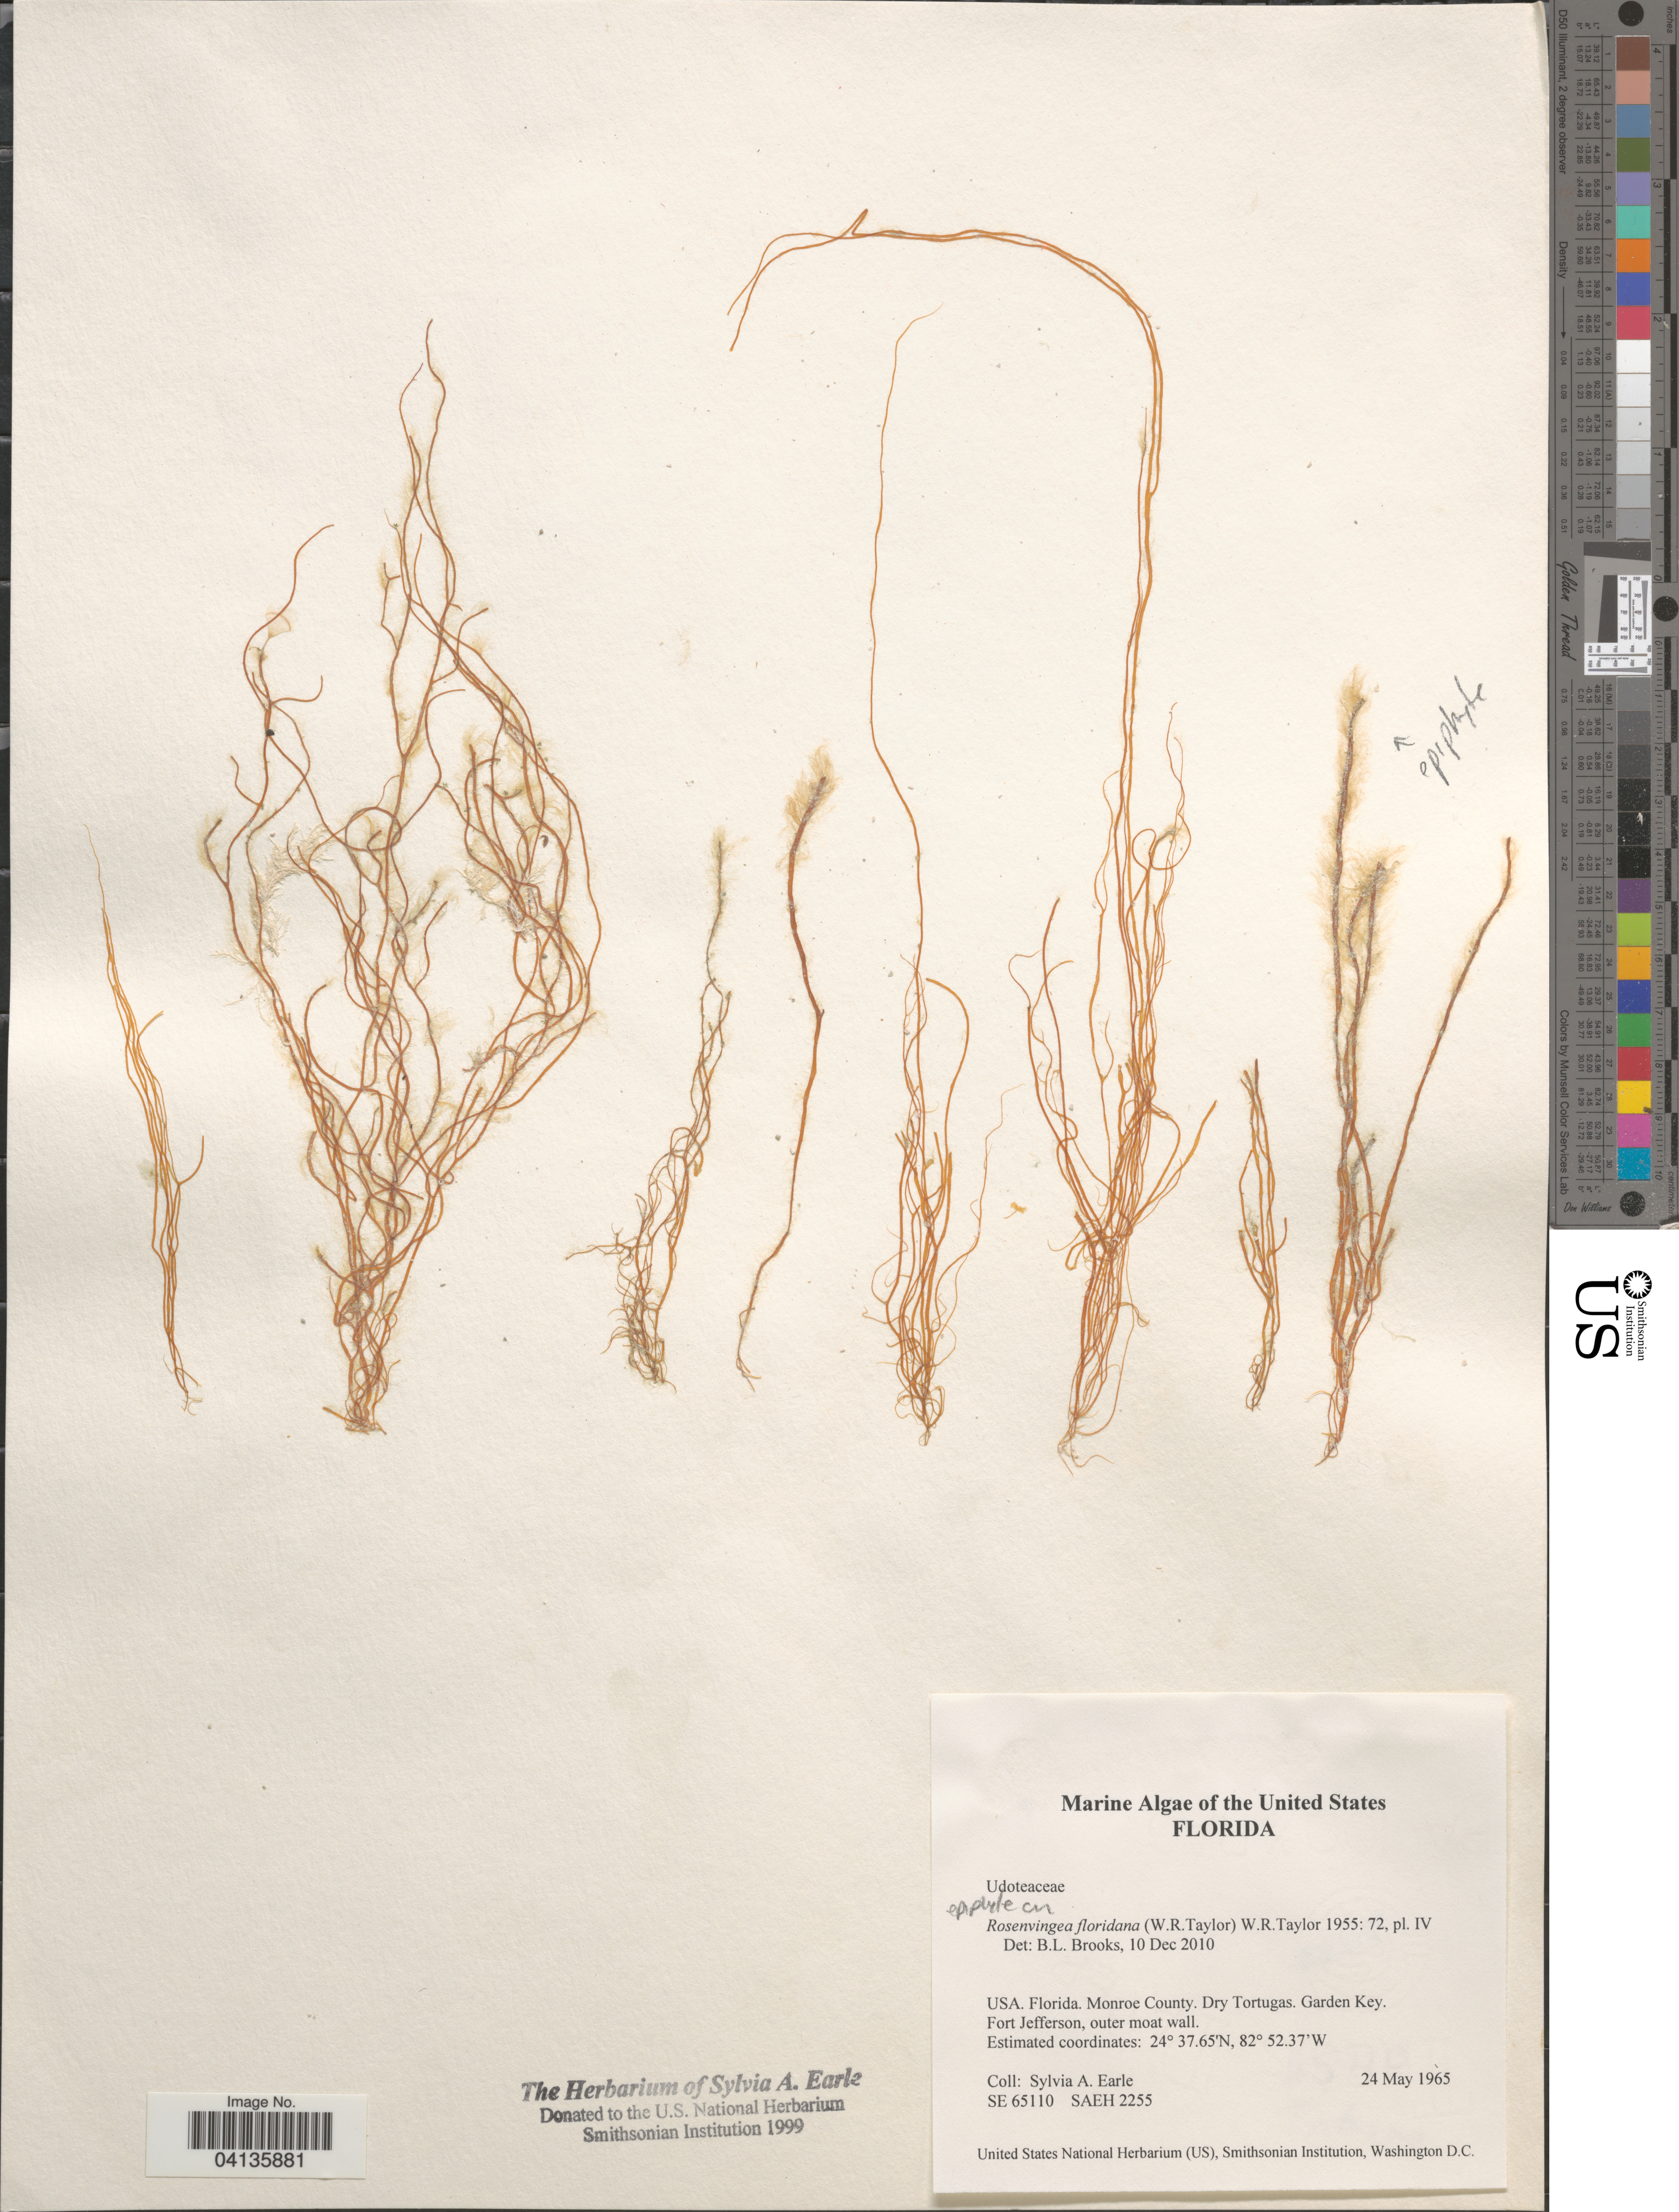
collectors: S. A. Earle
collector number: SE 65110 / SAEH 2255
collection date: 1965-05-24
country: United States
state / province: Florida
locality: Monroe County. Dry Tortugas. Garden Key. Fort Jefferson, outer moat wall.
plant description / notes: Epiphyte on Rosenvingea floridana.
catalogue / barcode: US 238772